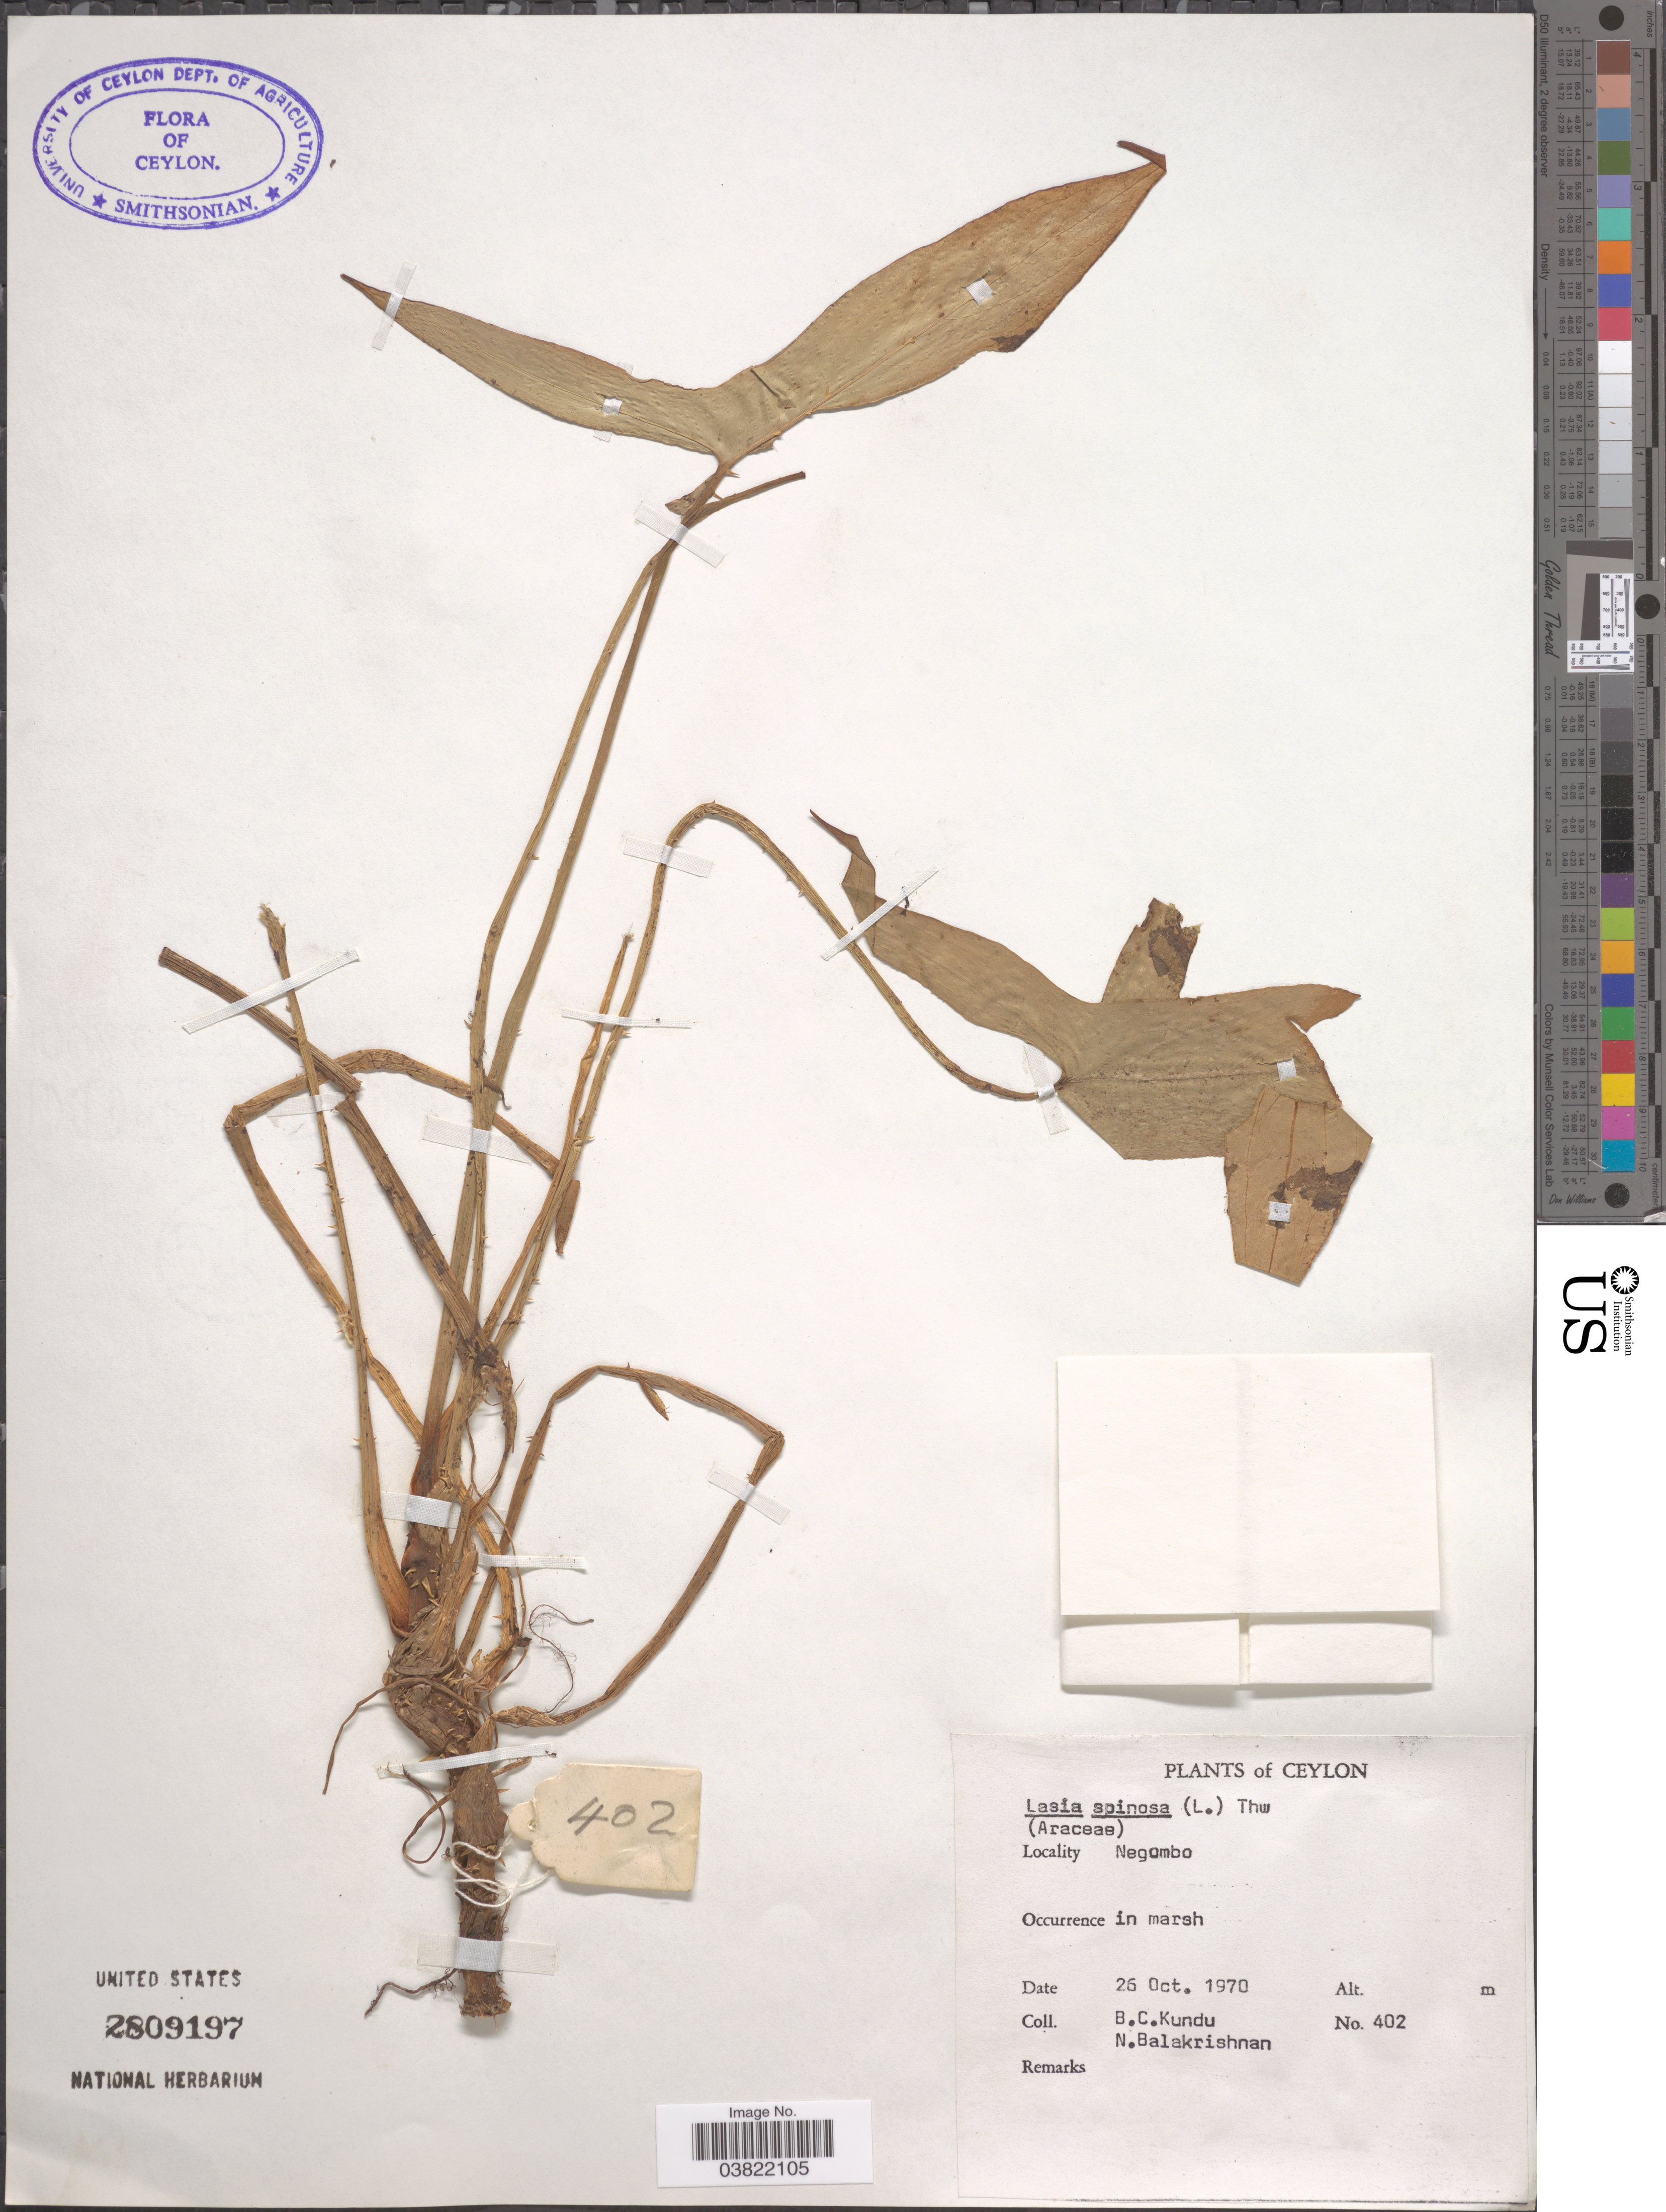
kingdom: Plantae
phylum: Tracheophyta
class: Liliopsida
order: Alismatales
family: Araceae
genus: Lasia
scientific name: Lasia spinosa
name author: (L.) Thwaites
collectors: B. C. Kundu & N. Balakrishnan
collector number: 402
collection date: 1970-10-26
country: Sri Lanka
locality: Ceylon. Negombo. In marsh.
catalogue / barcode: US 2809197